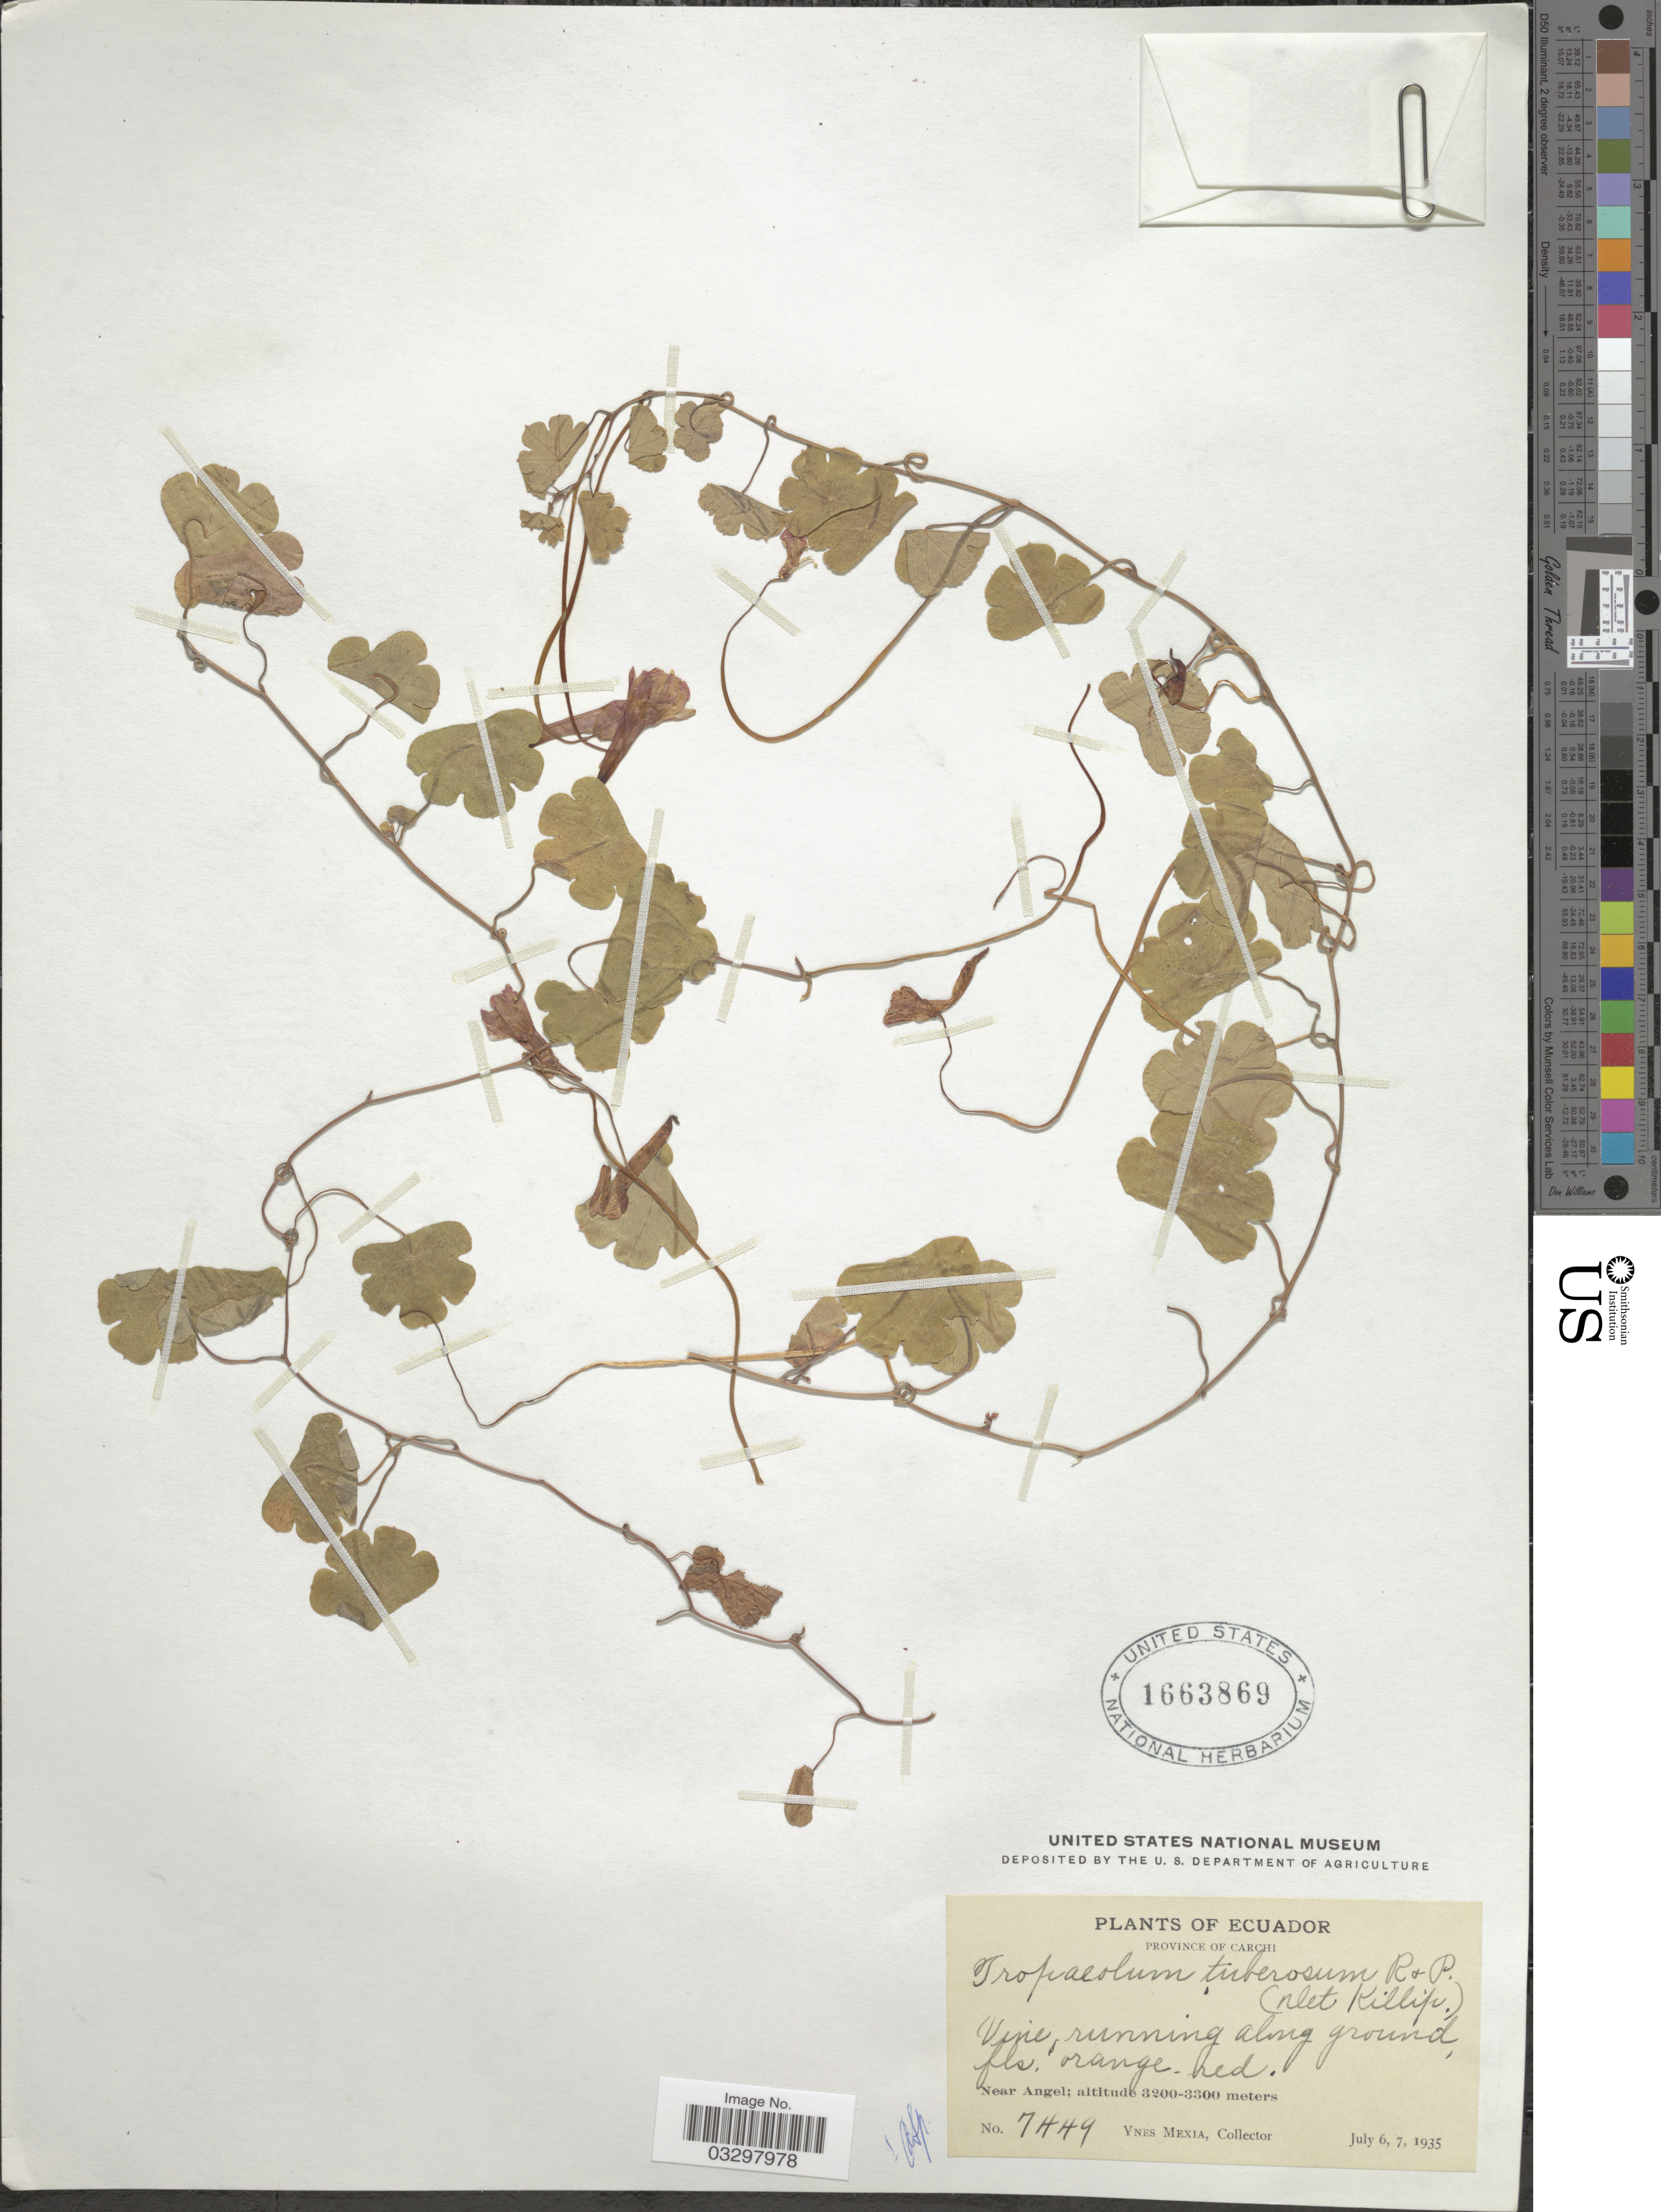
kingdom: Plantae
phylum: Tracheophyta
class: Magnoliopsida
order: Brassicales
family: Tropaeolaceae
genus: Tropaeolum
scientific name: Tropaeolum tuberosum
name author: Ruiz & Pav.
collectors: Y. Mexia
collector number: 7449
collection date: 1935-07-06/1935-07-07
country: Ecuador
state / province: Carchi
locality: Near Angel.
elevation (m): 3200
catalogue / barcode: US 1663869